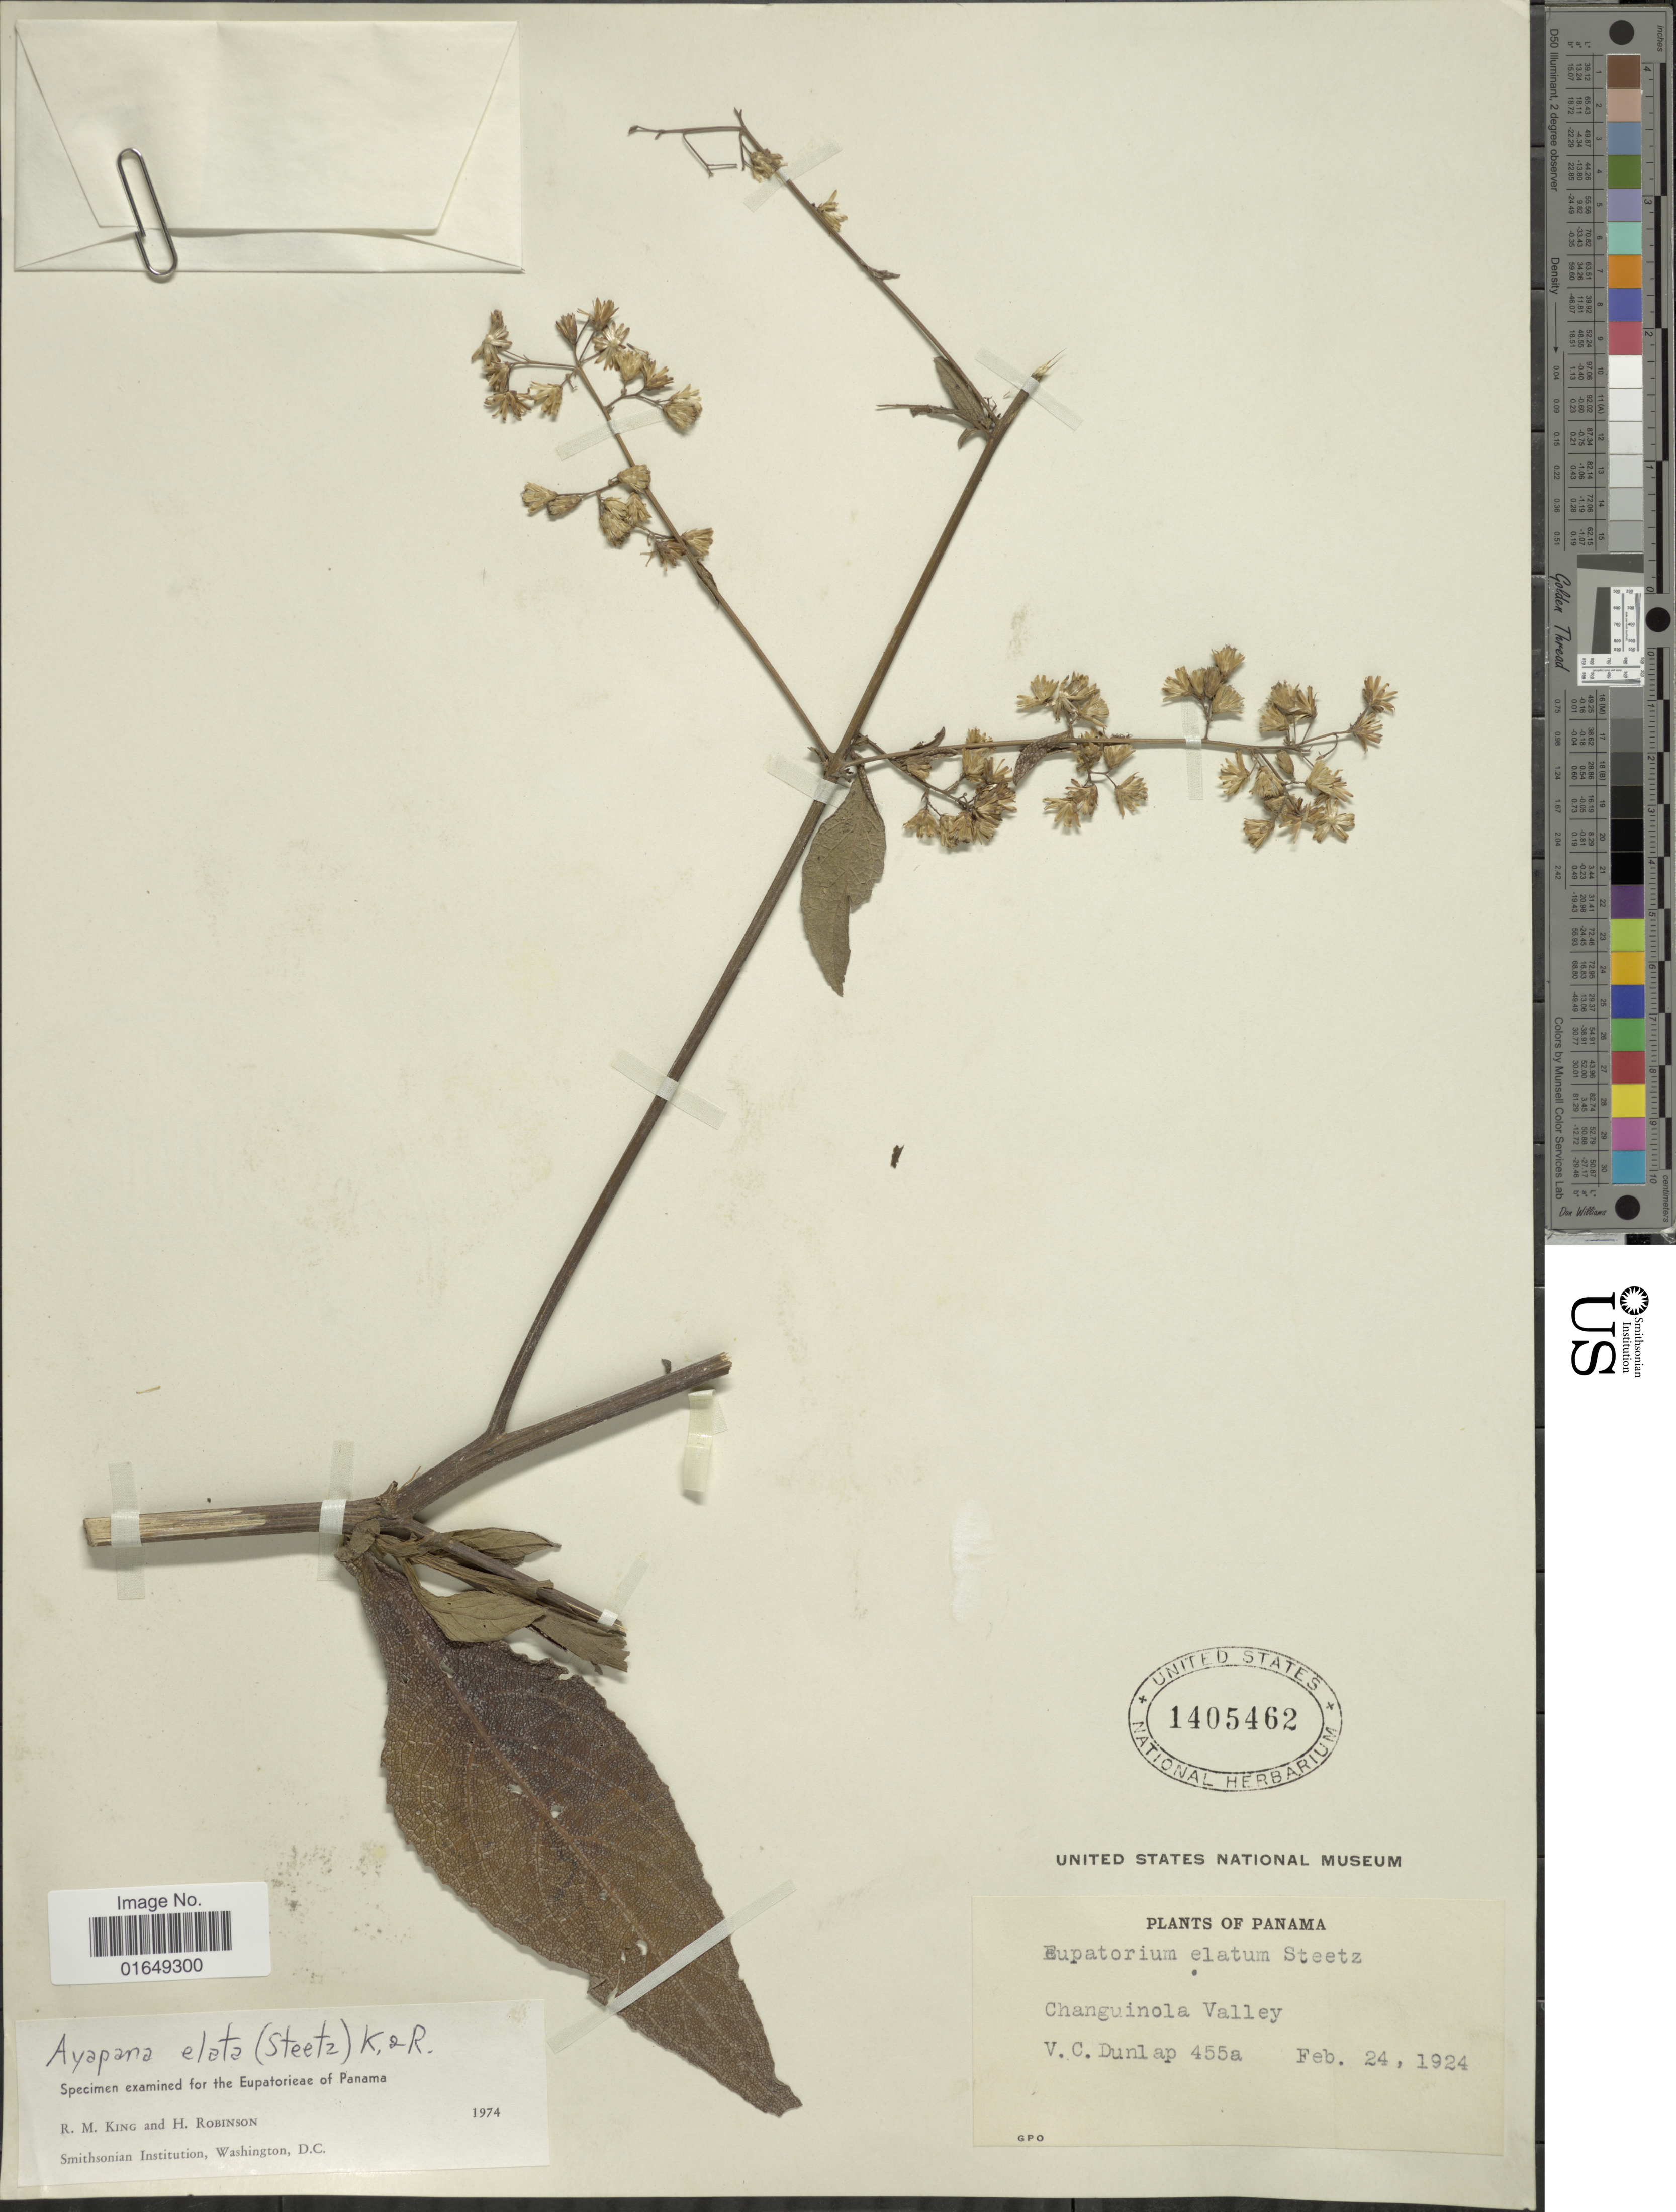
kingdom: Plantae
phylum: Tracheophyta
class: Magnoliopsida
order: Asterales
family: Asteraceae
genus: Ayapana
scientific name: Ayapana elata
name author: (Steetz) R.M. King & H. Rob.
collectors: V. C. Dunlap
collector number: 455a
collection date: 1924-02-24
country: Panama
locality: Changuinola Valley.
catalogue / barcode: US 1405462